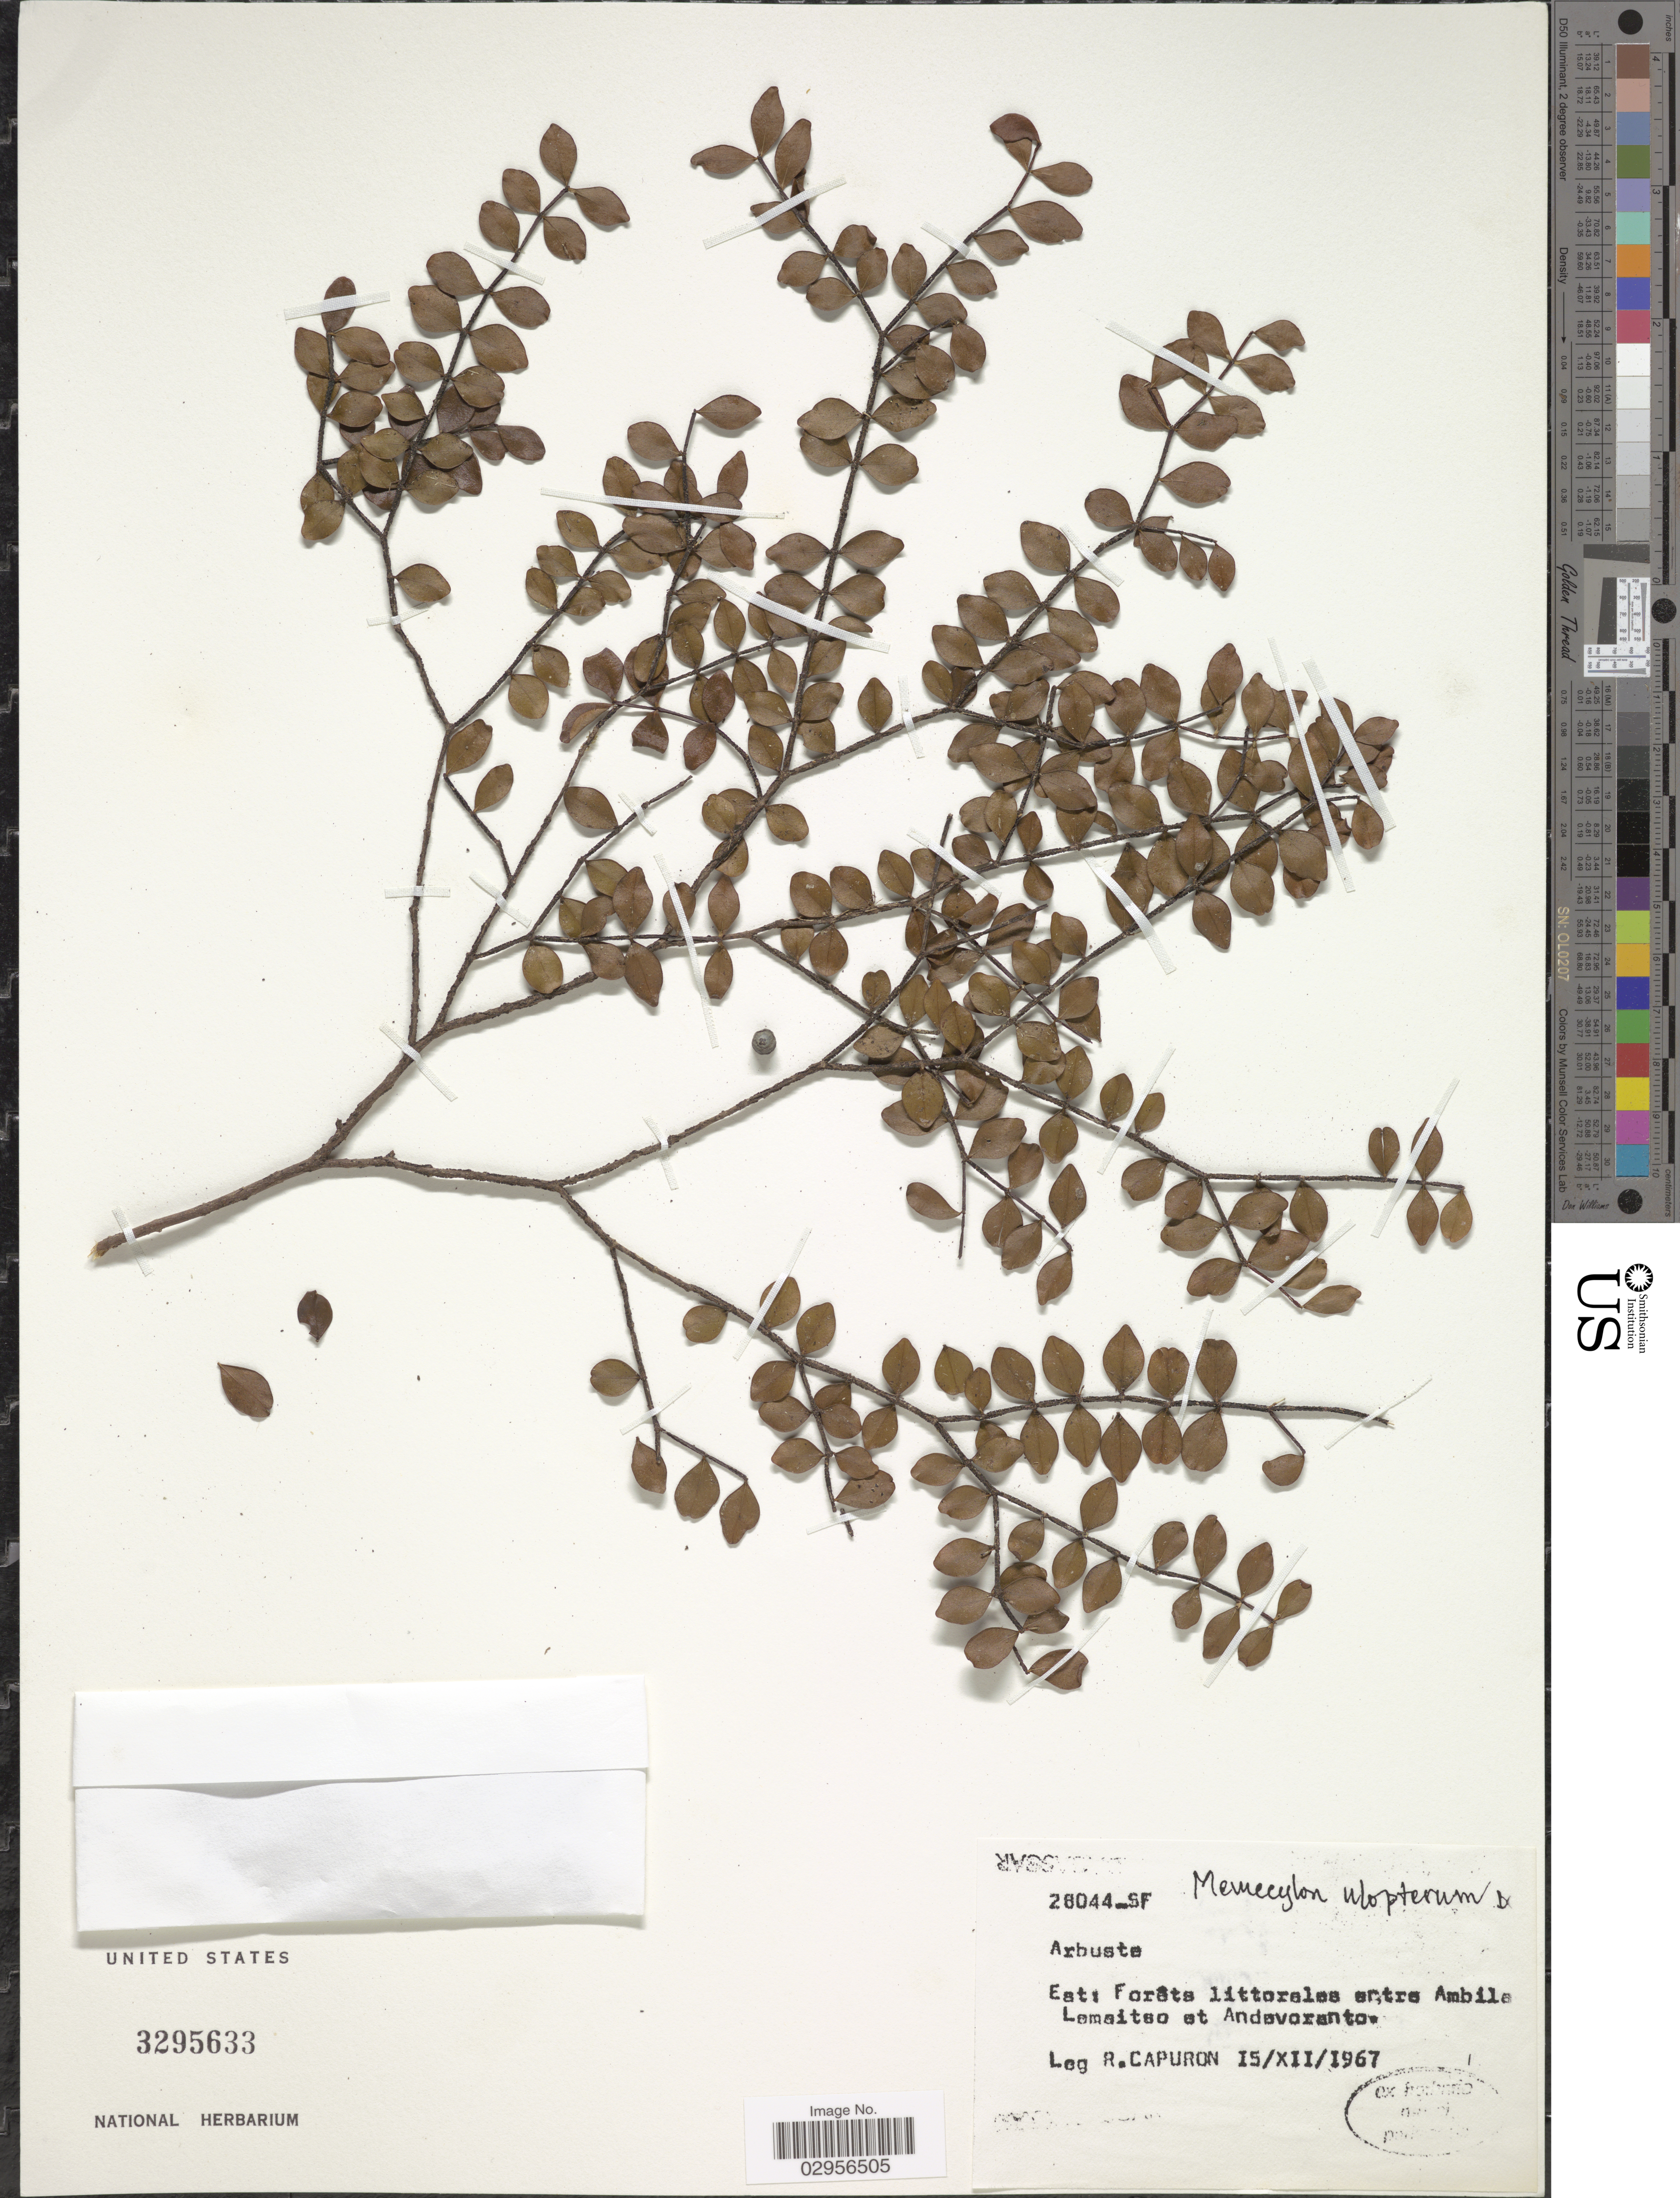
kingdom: Plantae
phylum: Tracheophyta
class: Magnoliopsida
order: Myrtales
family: Melastomataceae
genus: Memecylon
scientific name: Memecylon ulopterum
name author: DC.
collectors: R. Capuron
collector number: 28044_SF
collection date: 1967-12-15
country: Madagascar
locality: Est: Forêts littorales entre Ambila Lemaitso et Andovoranto.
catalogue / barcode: US 3295633